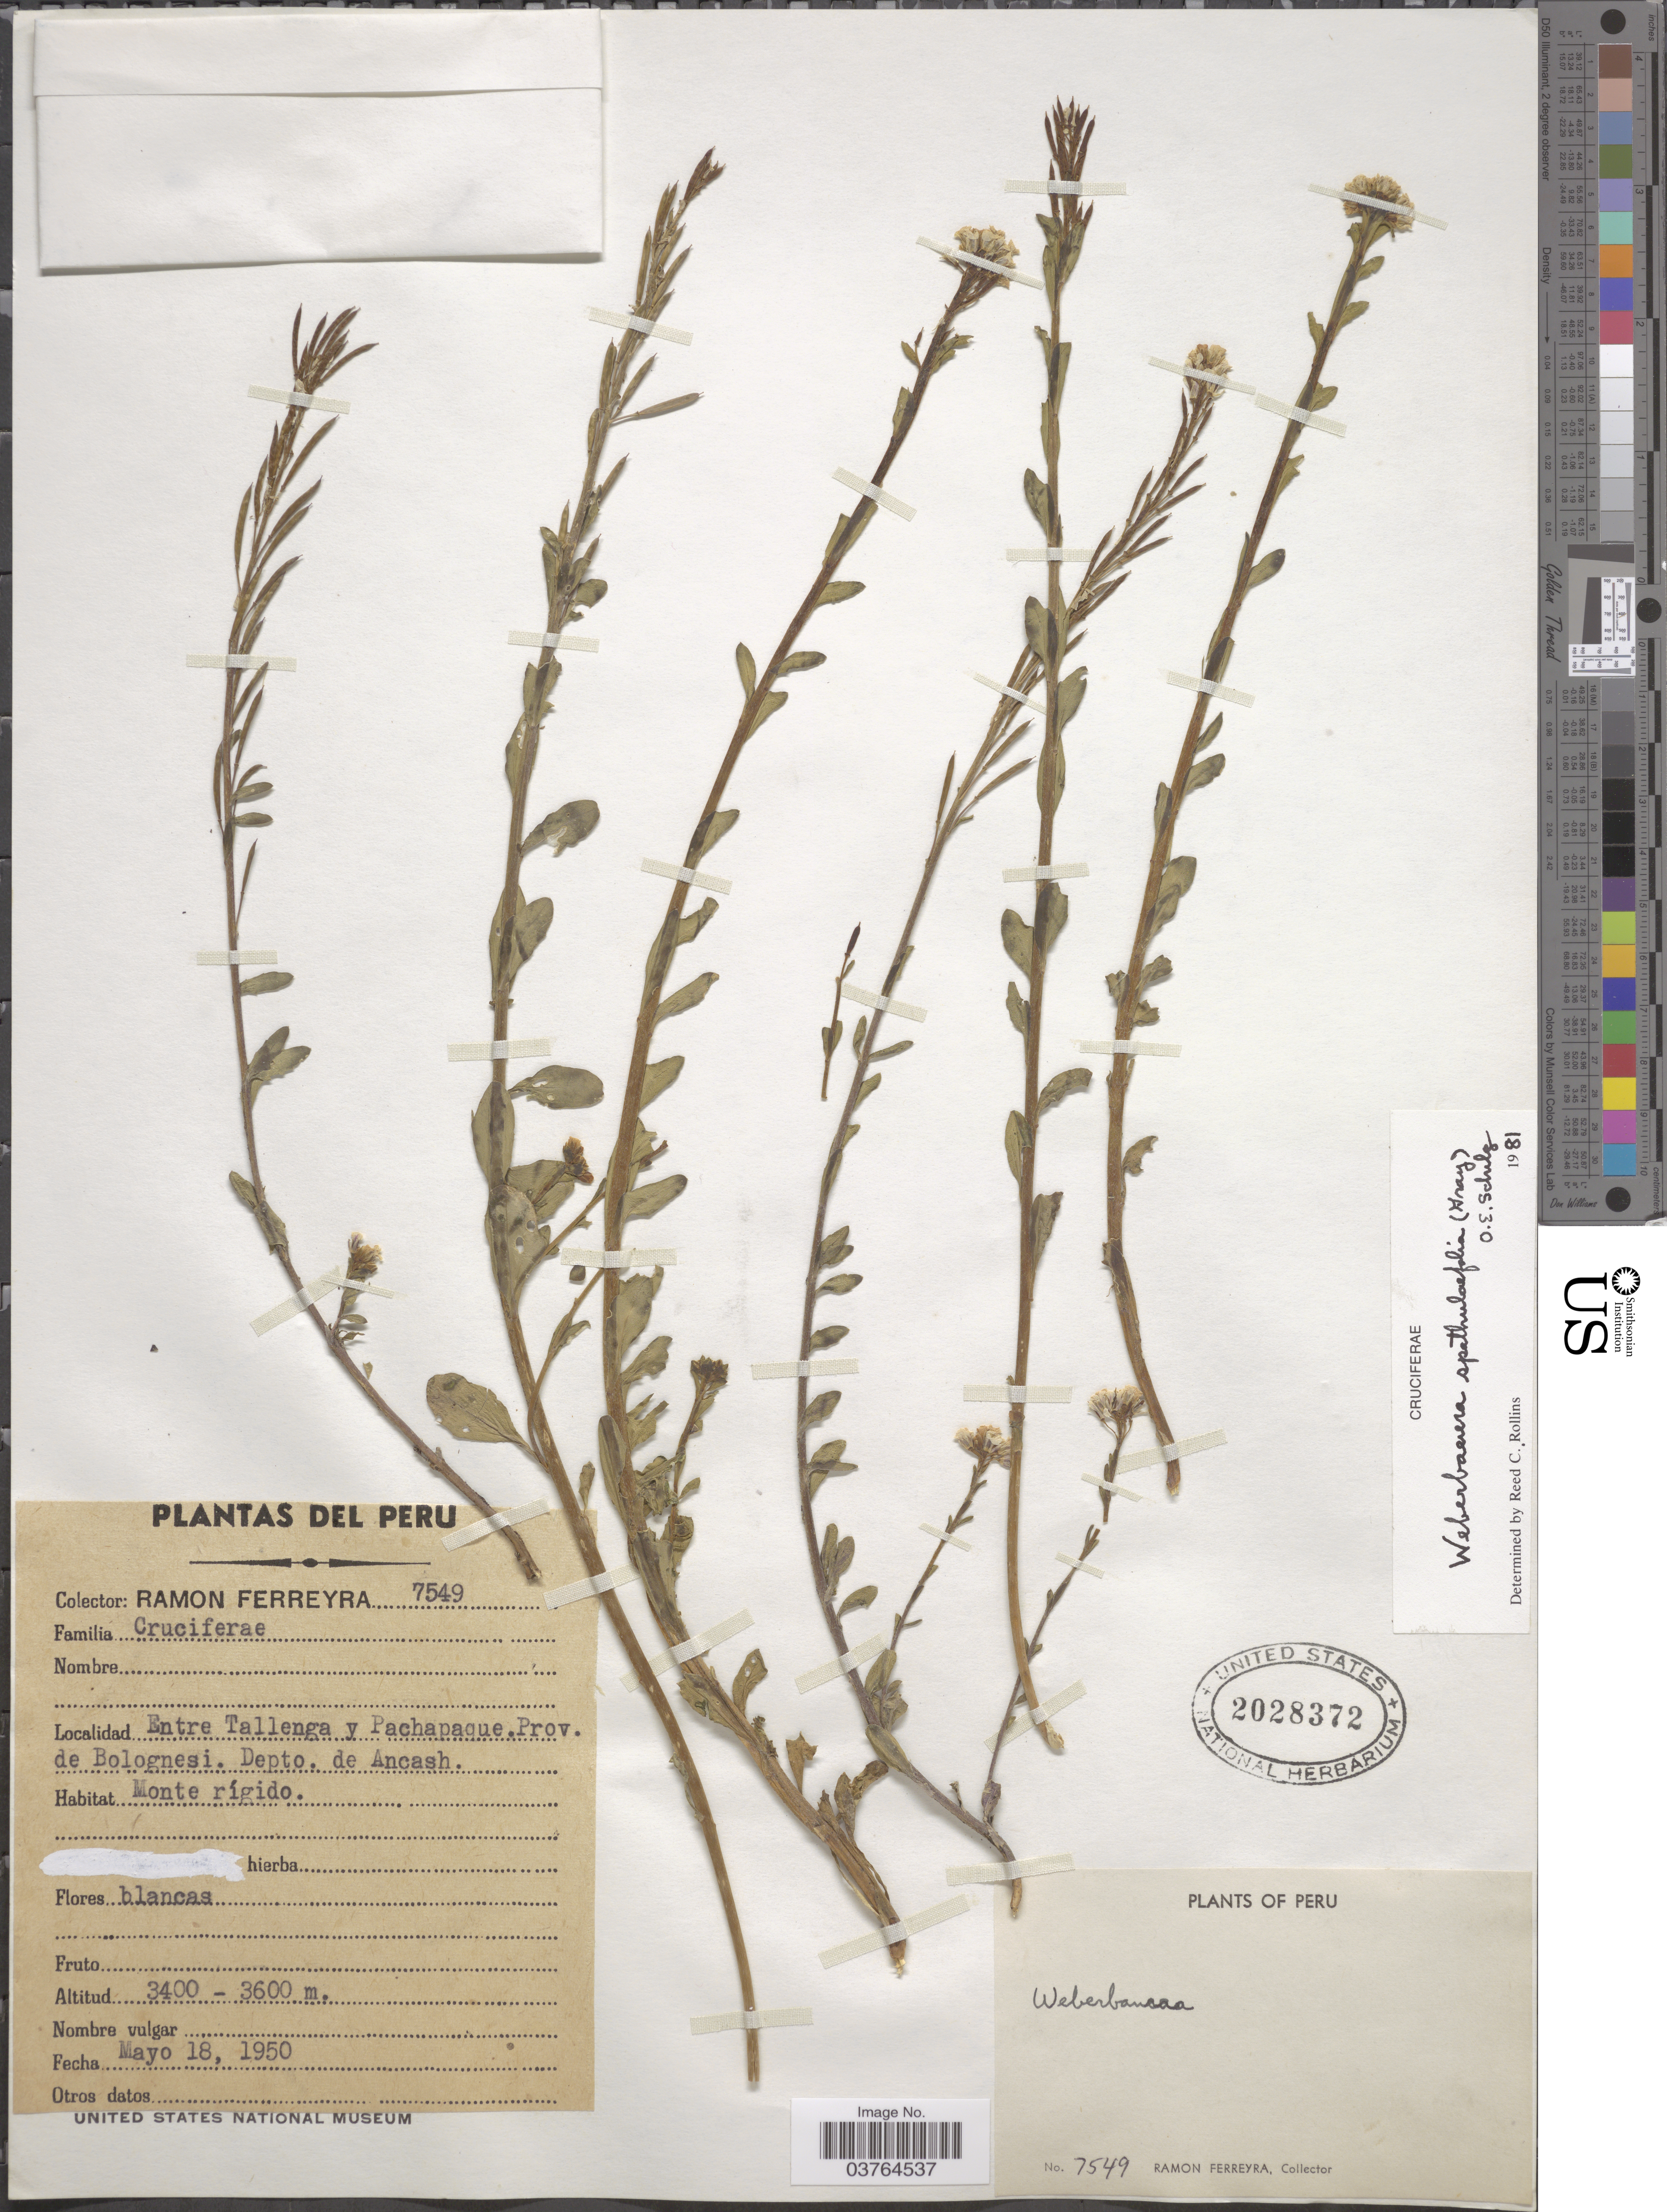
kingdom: Plantae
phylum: Tracheophyta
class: Magnoliopsida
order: Brassicales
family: Brassicaceae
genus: Weberbauera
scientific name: Weberbauera spathulifolia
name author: (A. Gray) O.E. Schulz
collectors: R. A. Ferreyra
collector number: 7549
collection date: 1950-05-18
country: Peru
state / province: Ancash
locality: Entre Tallenga y Pachapaque. Prov. de Bolognesi. Depto. de Ancash. Monté rígido.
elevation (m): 3400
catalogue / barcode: US 2028372